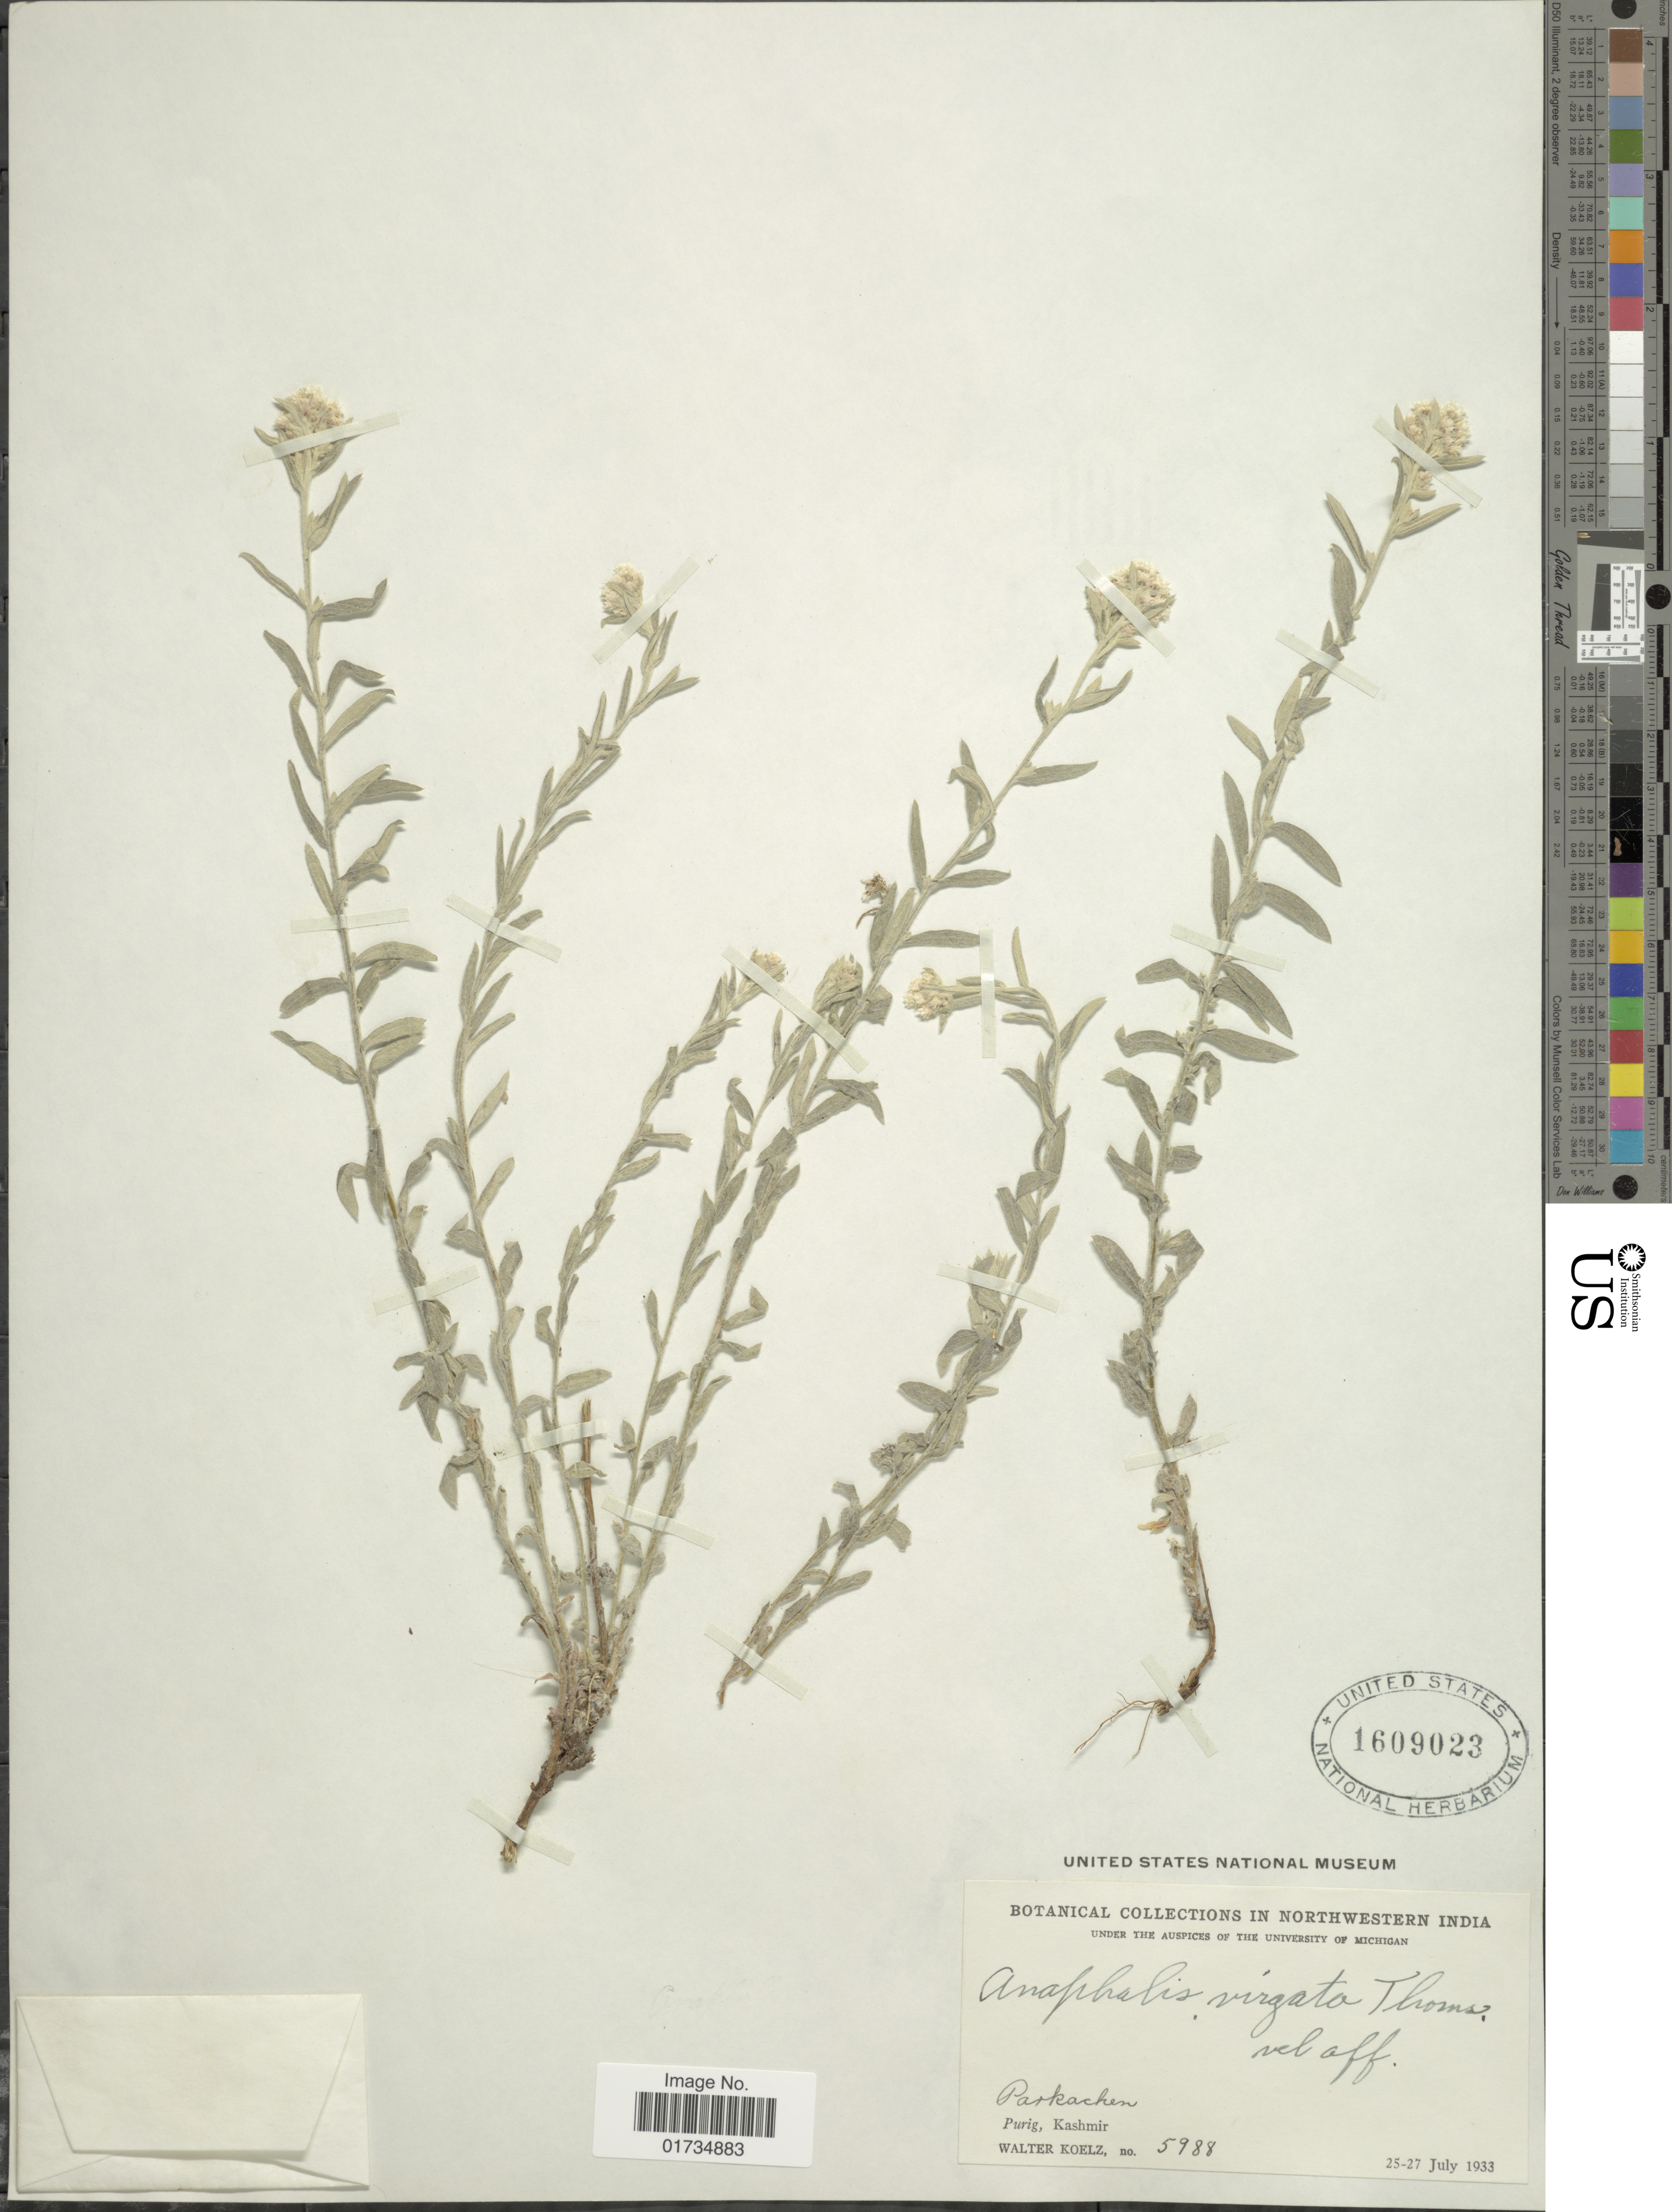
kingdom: Plantae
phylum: Tracheophyta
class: Magnoliopsida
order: Asterales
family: Asteraceae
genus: Anaphalis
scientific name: Anaphalis virgata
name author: Thomson ex C.B. Clarke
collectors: W. N. Koelz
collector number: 5988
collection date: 1933-07-25/1933-07-27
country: India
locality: Northwestern India. Parkachen, Purig, Kashmir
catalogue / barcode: US 1609023